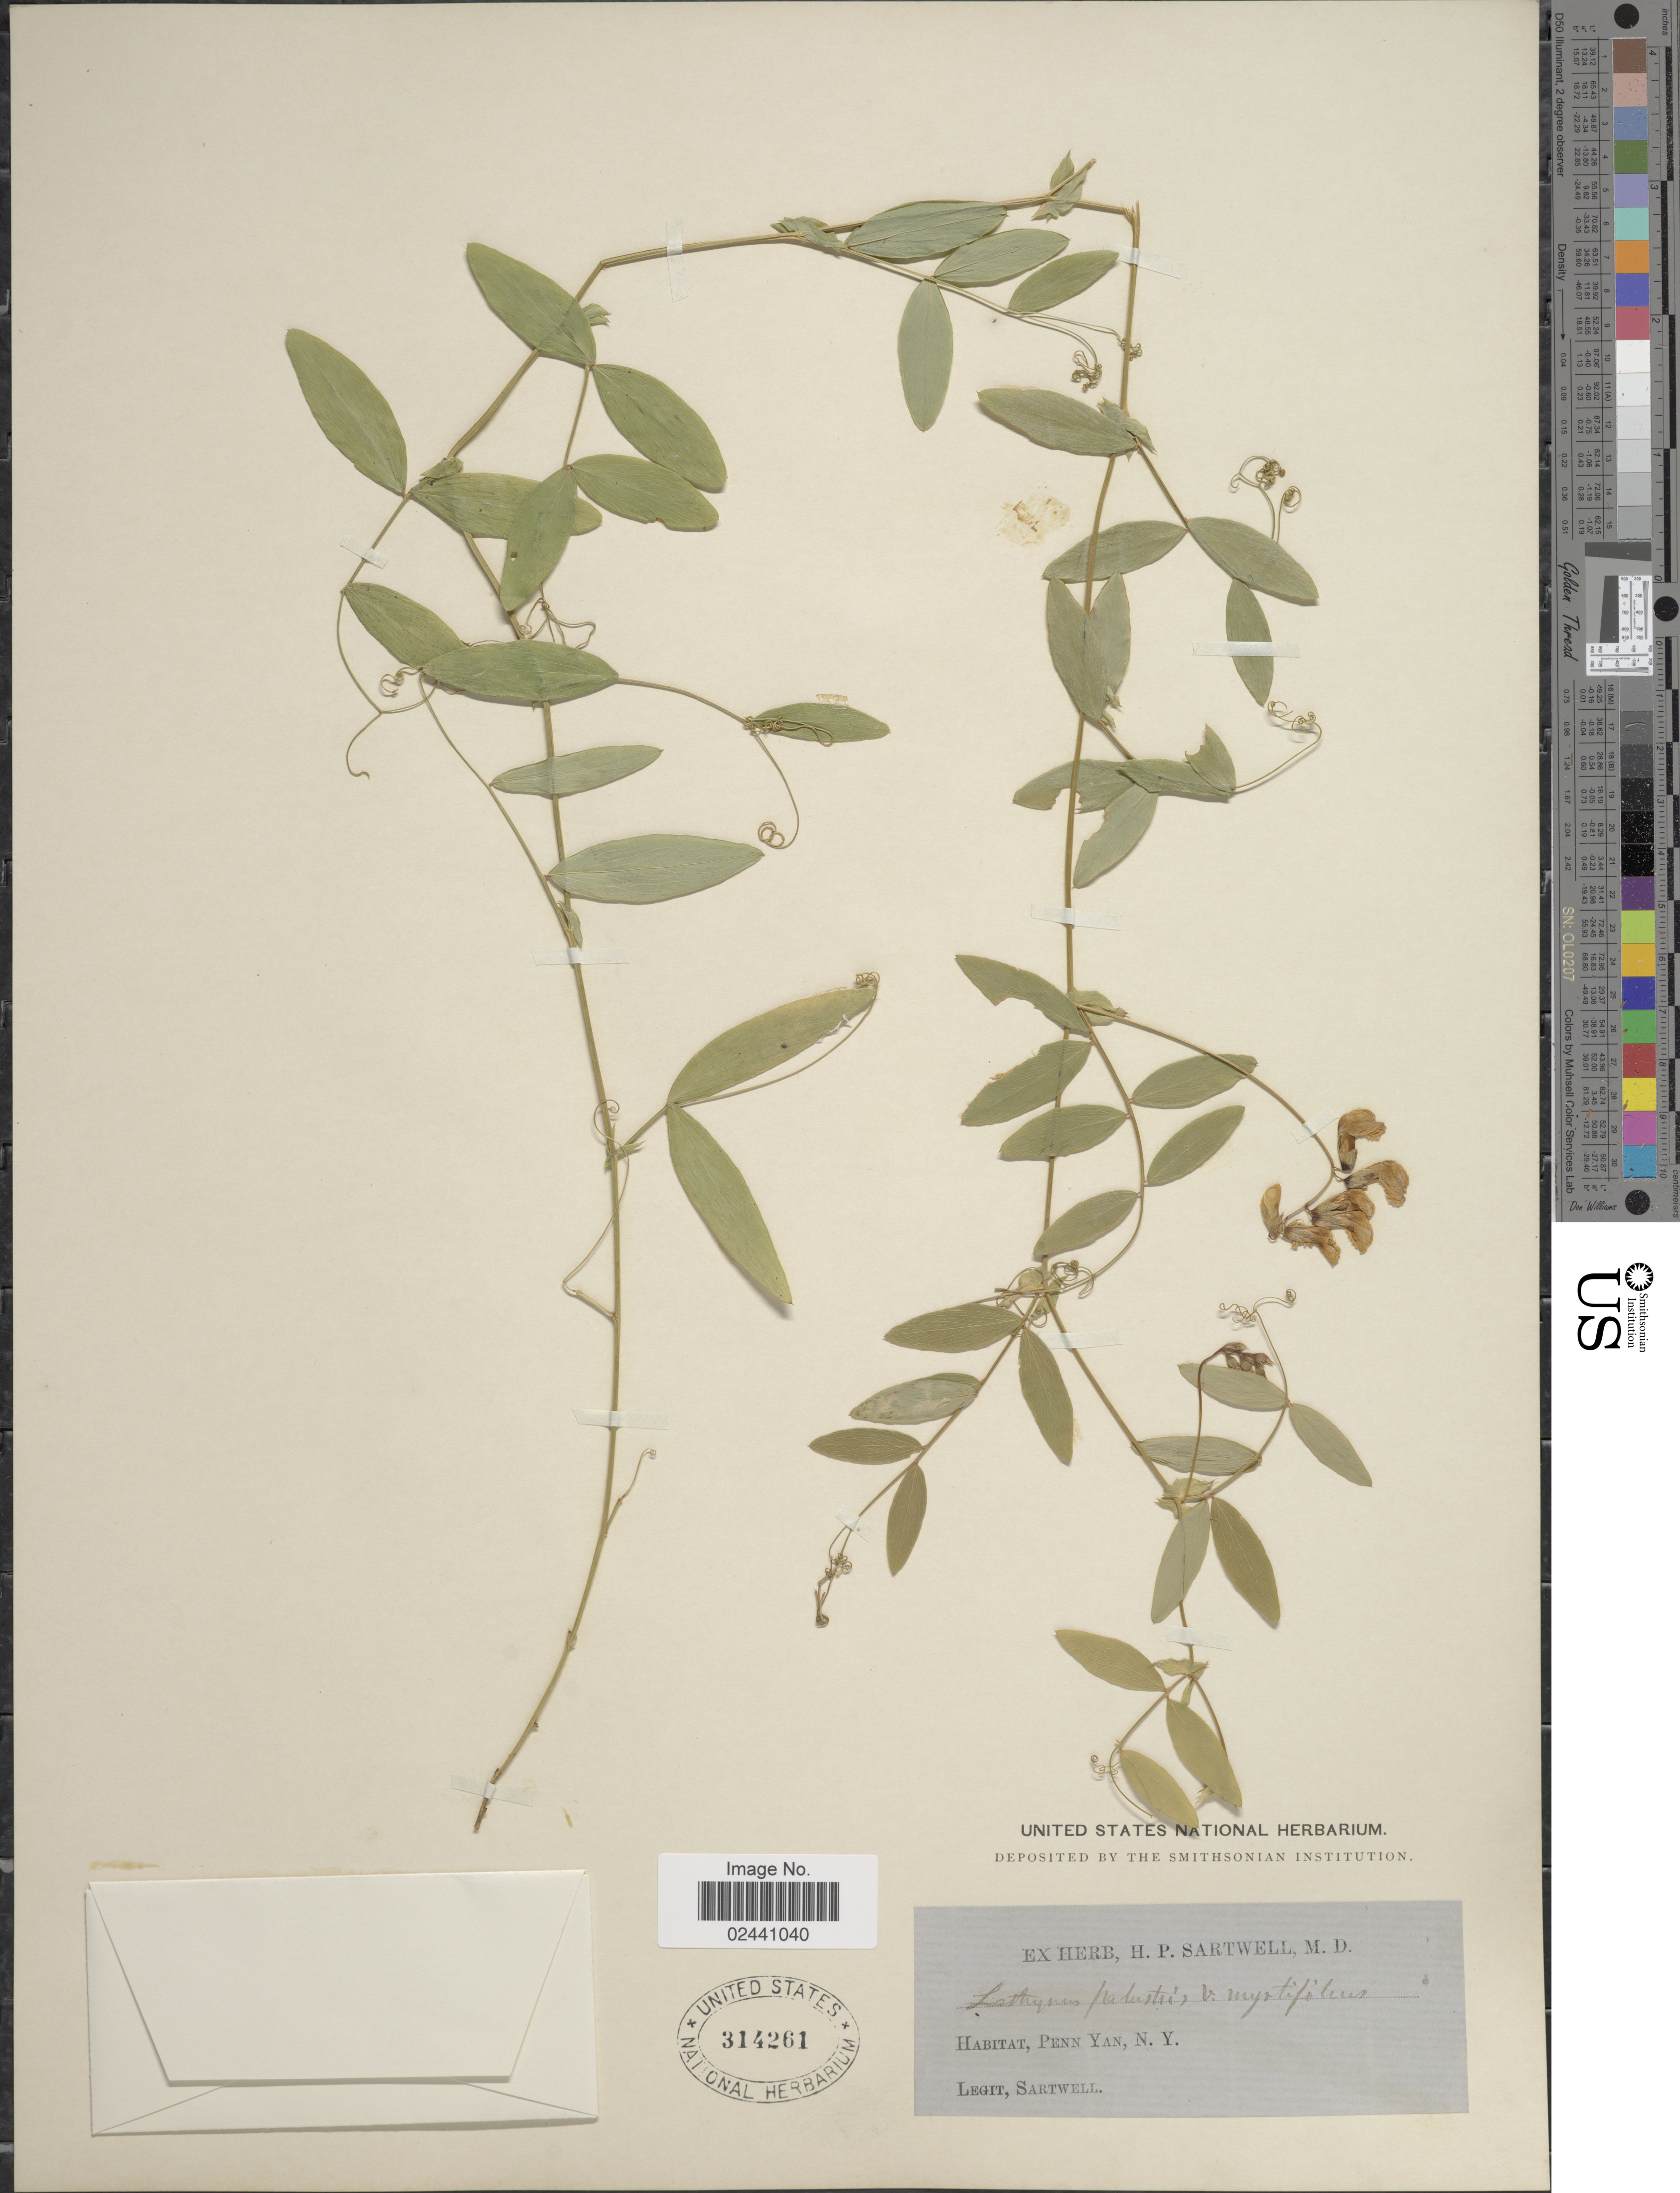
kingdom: Plantae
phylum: Tracheophyta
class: Magnoliopsida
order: Fabales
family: Fabaceae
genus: Lathyrus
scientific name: Lathyrus myrtifolius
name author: Willd.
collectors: H. P. Sartwell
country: United States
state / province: New York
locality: Penn Yan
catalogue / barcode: US 314261